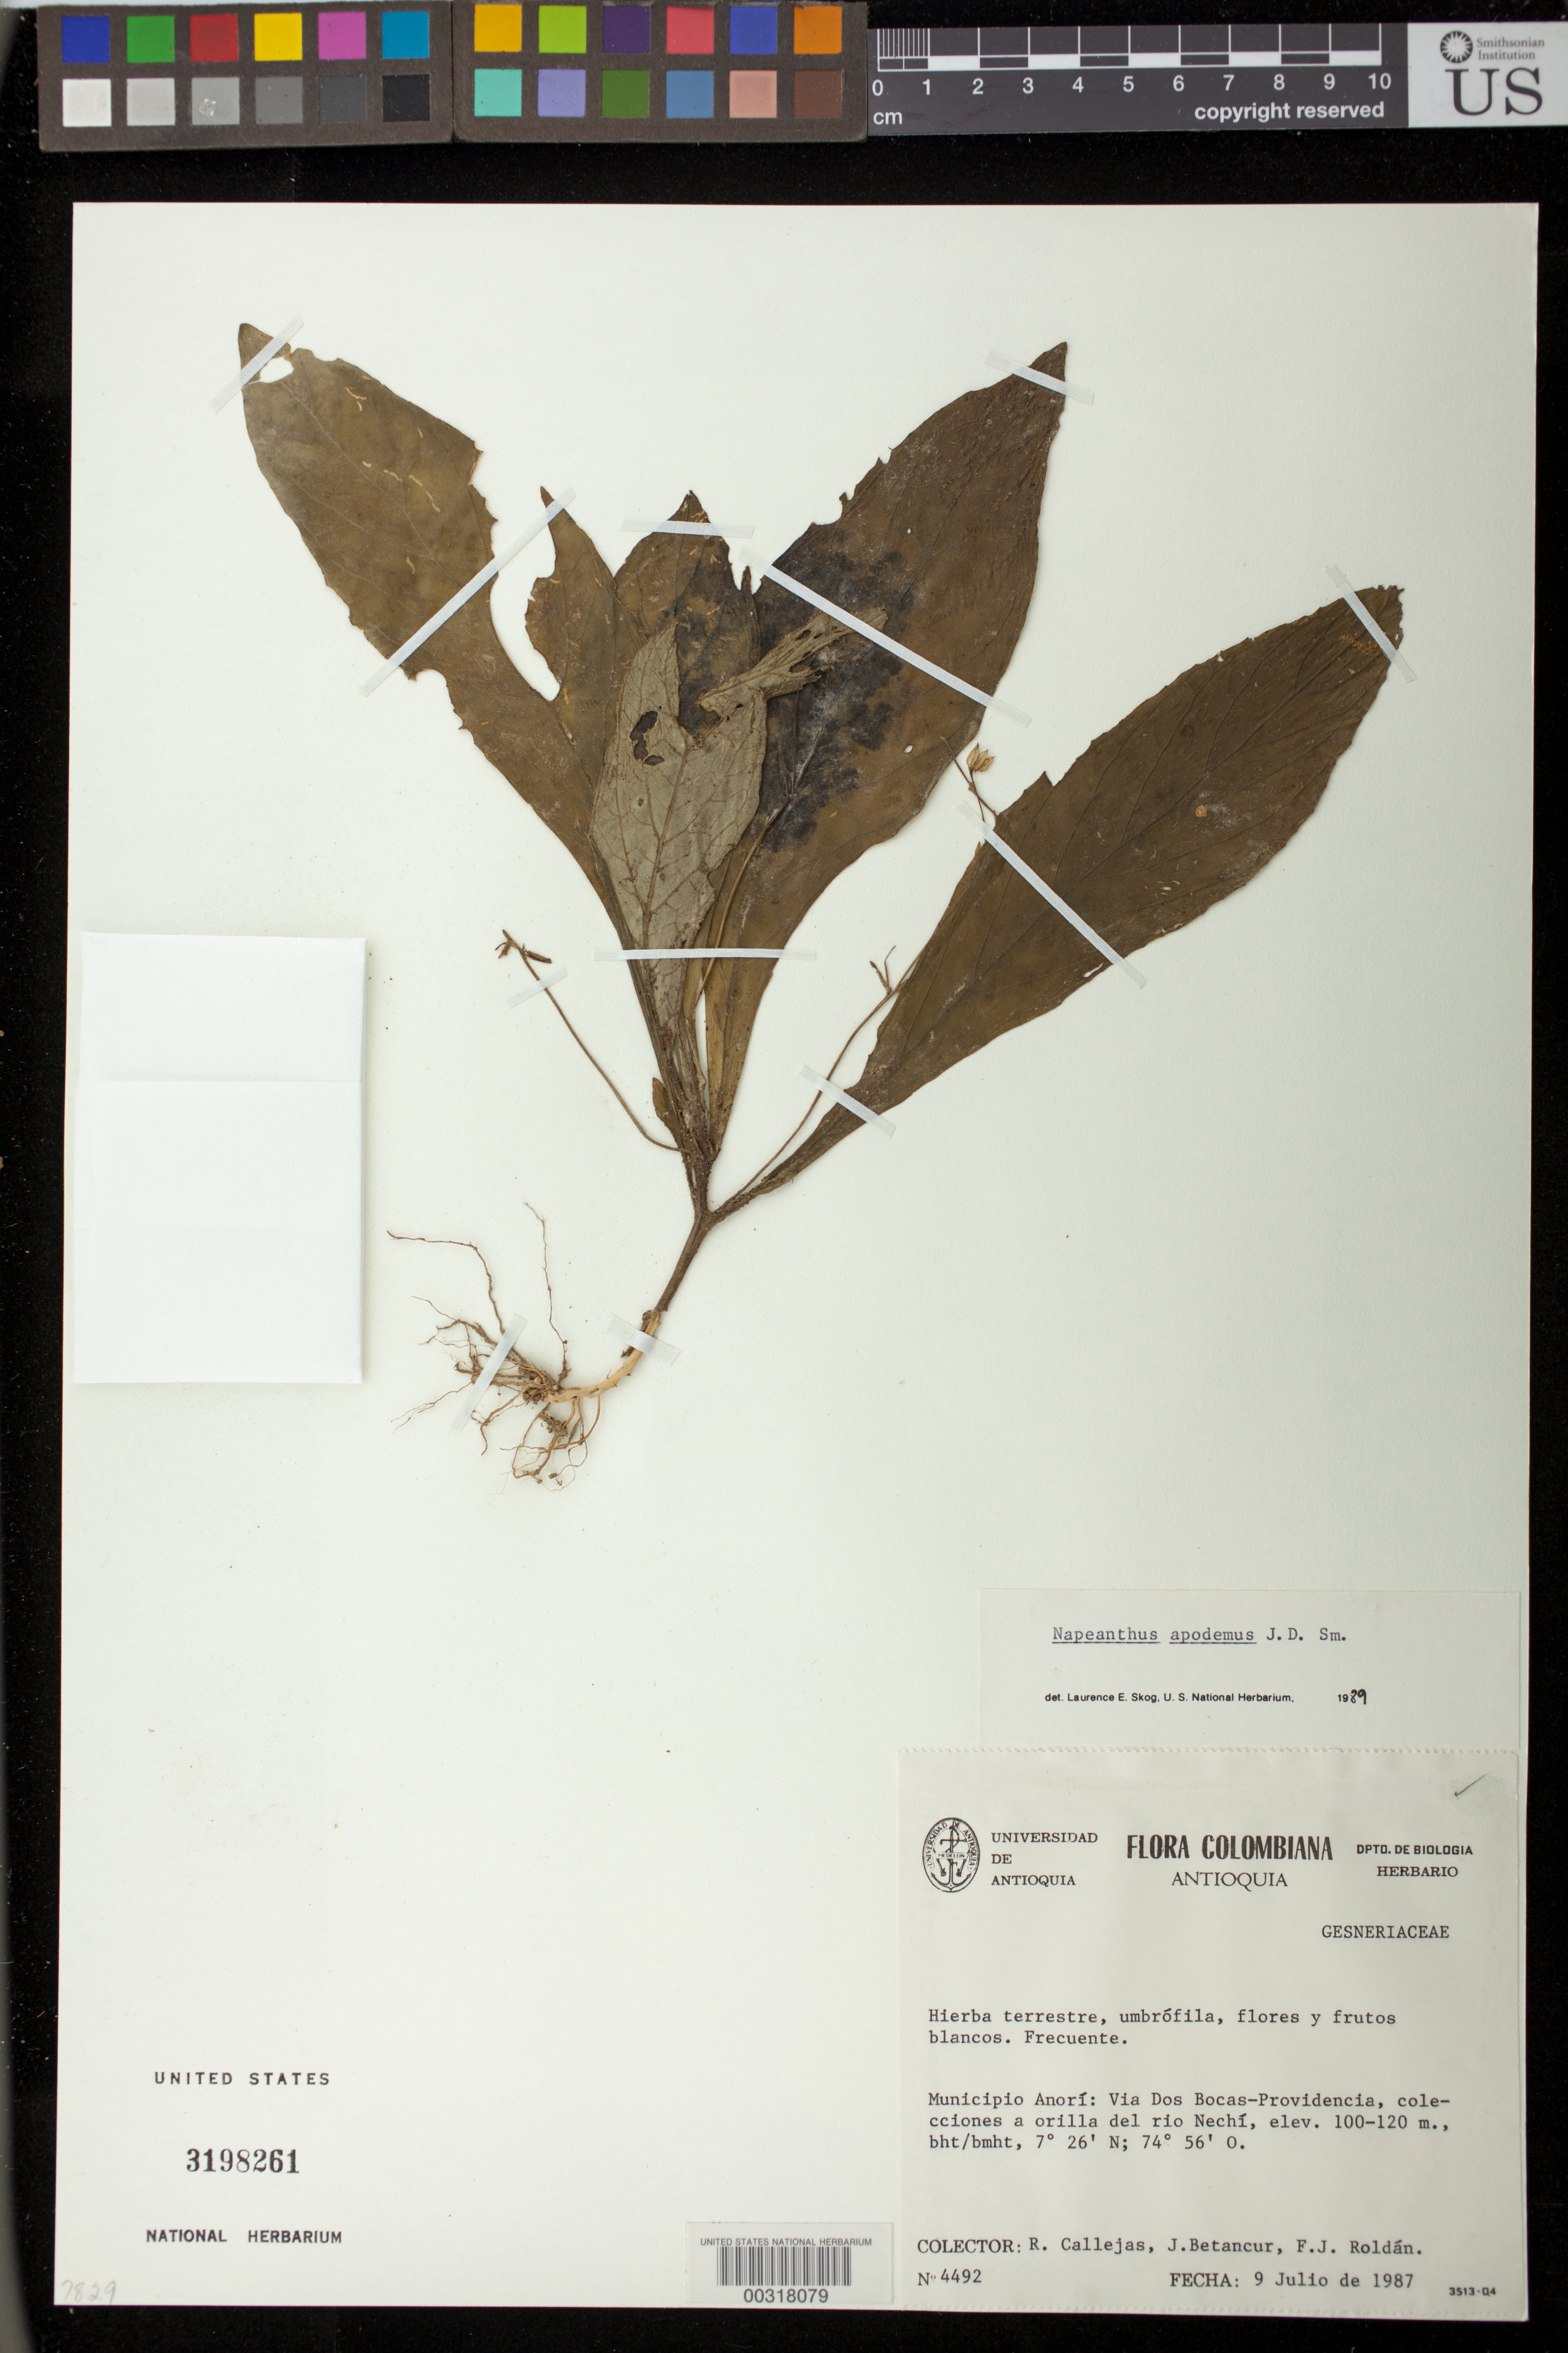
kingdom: Plantae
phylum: Tracheophyta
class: Magnoliopsida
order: Lamiales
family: Gesneriaceae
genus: Napeanthus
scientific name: Napeanthus apodemus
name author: Donn. Sm.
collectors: R. Callejas, J. C. Betancur & F. J. Roldán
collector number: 4492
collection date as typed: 09 Jul 1987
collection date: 1987-07-09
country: Colombia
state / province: Antioquia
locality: Mun. of Anori, via Dos Bocas-Providencia, collected on bank of Rio Nechi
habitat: bht/bmht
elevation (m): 100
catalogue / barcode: US 3198261